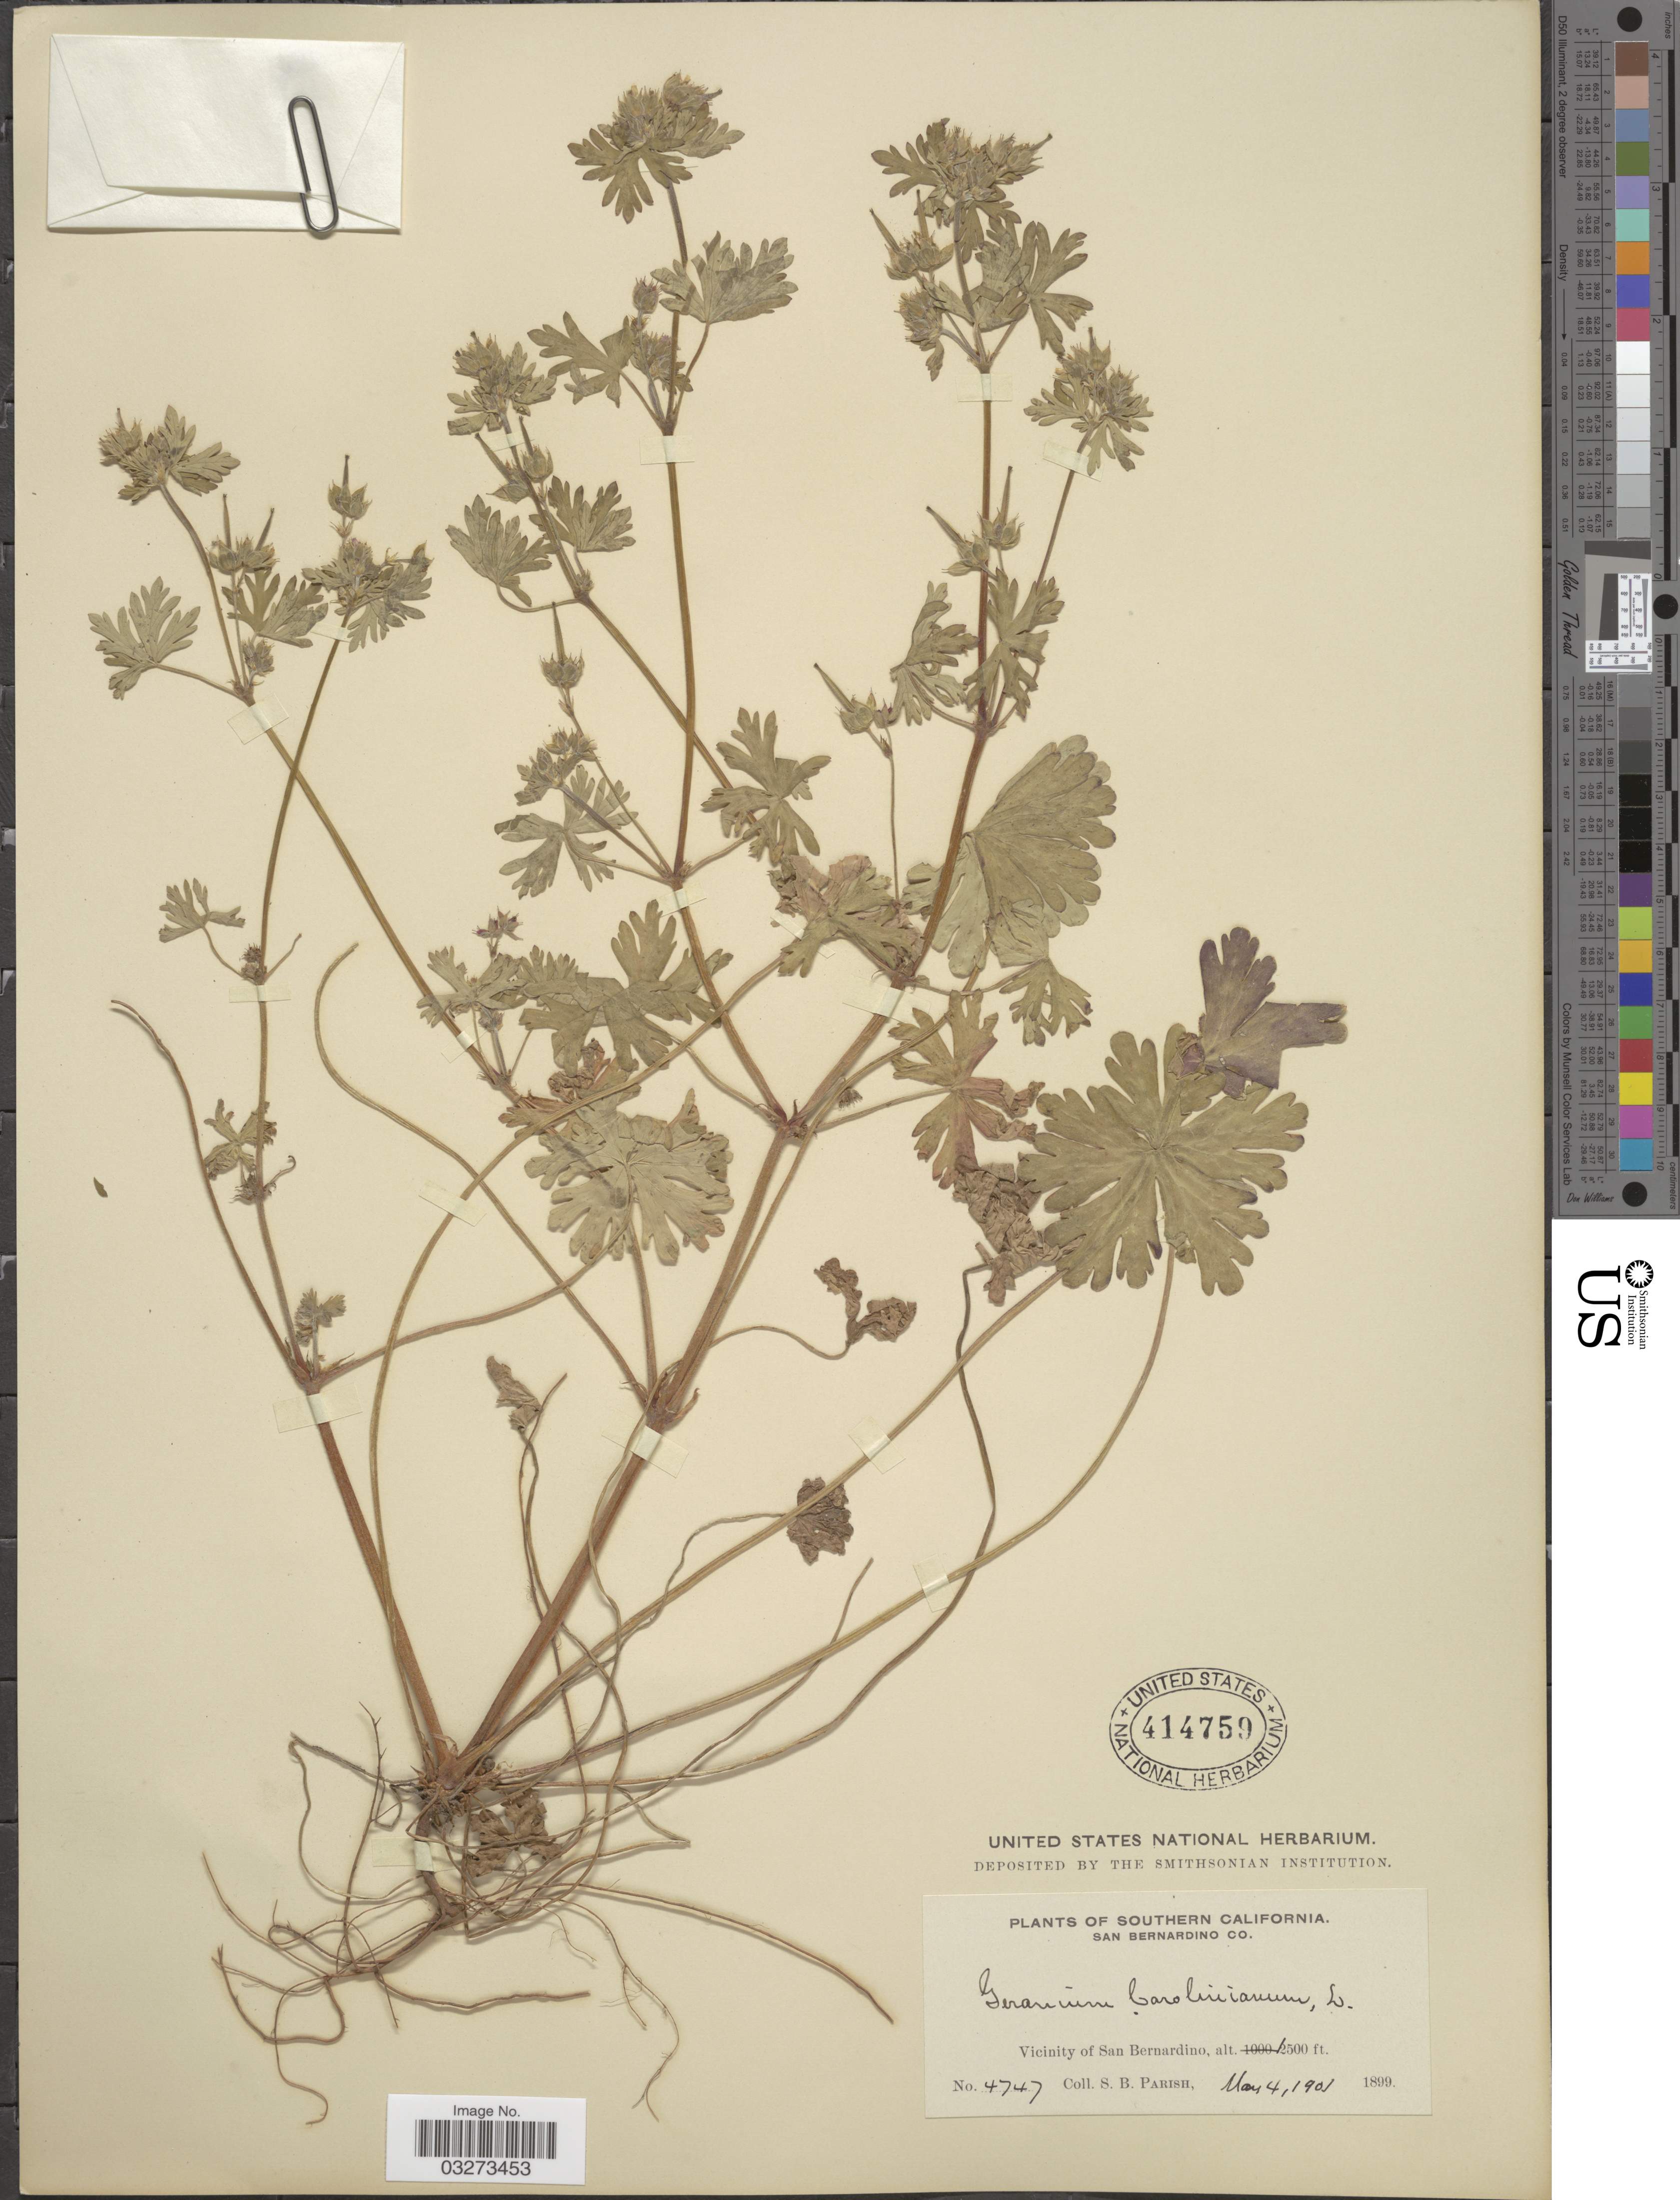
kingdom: Plantae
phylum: Tracheophyta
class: Magnoliopsida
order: Geraniales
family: Geraniaceae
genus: Geranium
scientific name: Geranium carolinianum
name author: L.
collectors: S. B. Parish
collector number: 4747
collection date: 1901-03-04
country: United States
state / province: California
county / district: San Bernardino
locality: Southern California, San Bernardino Co., Vicinity of San Bernardino.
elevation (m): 762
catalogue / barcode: US 414759